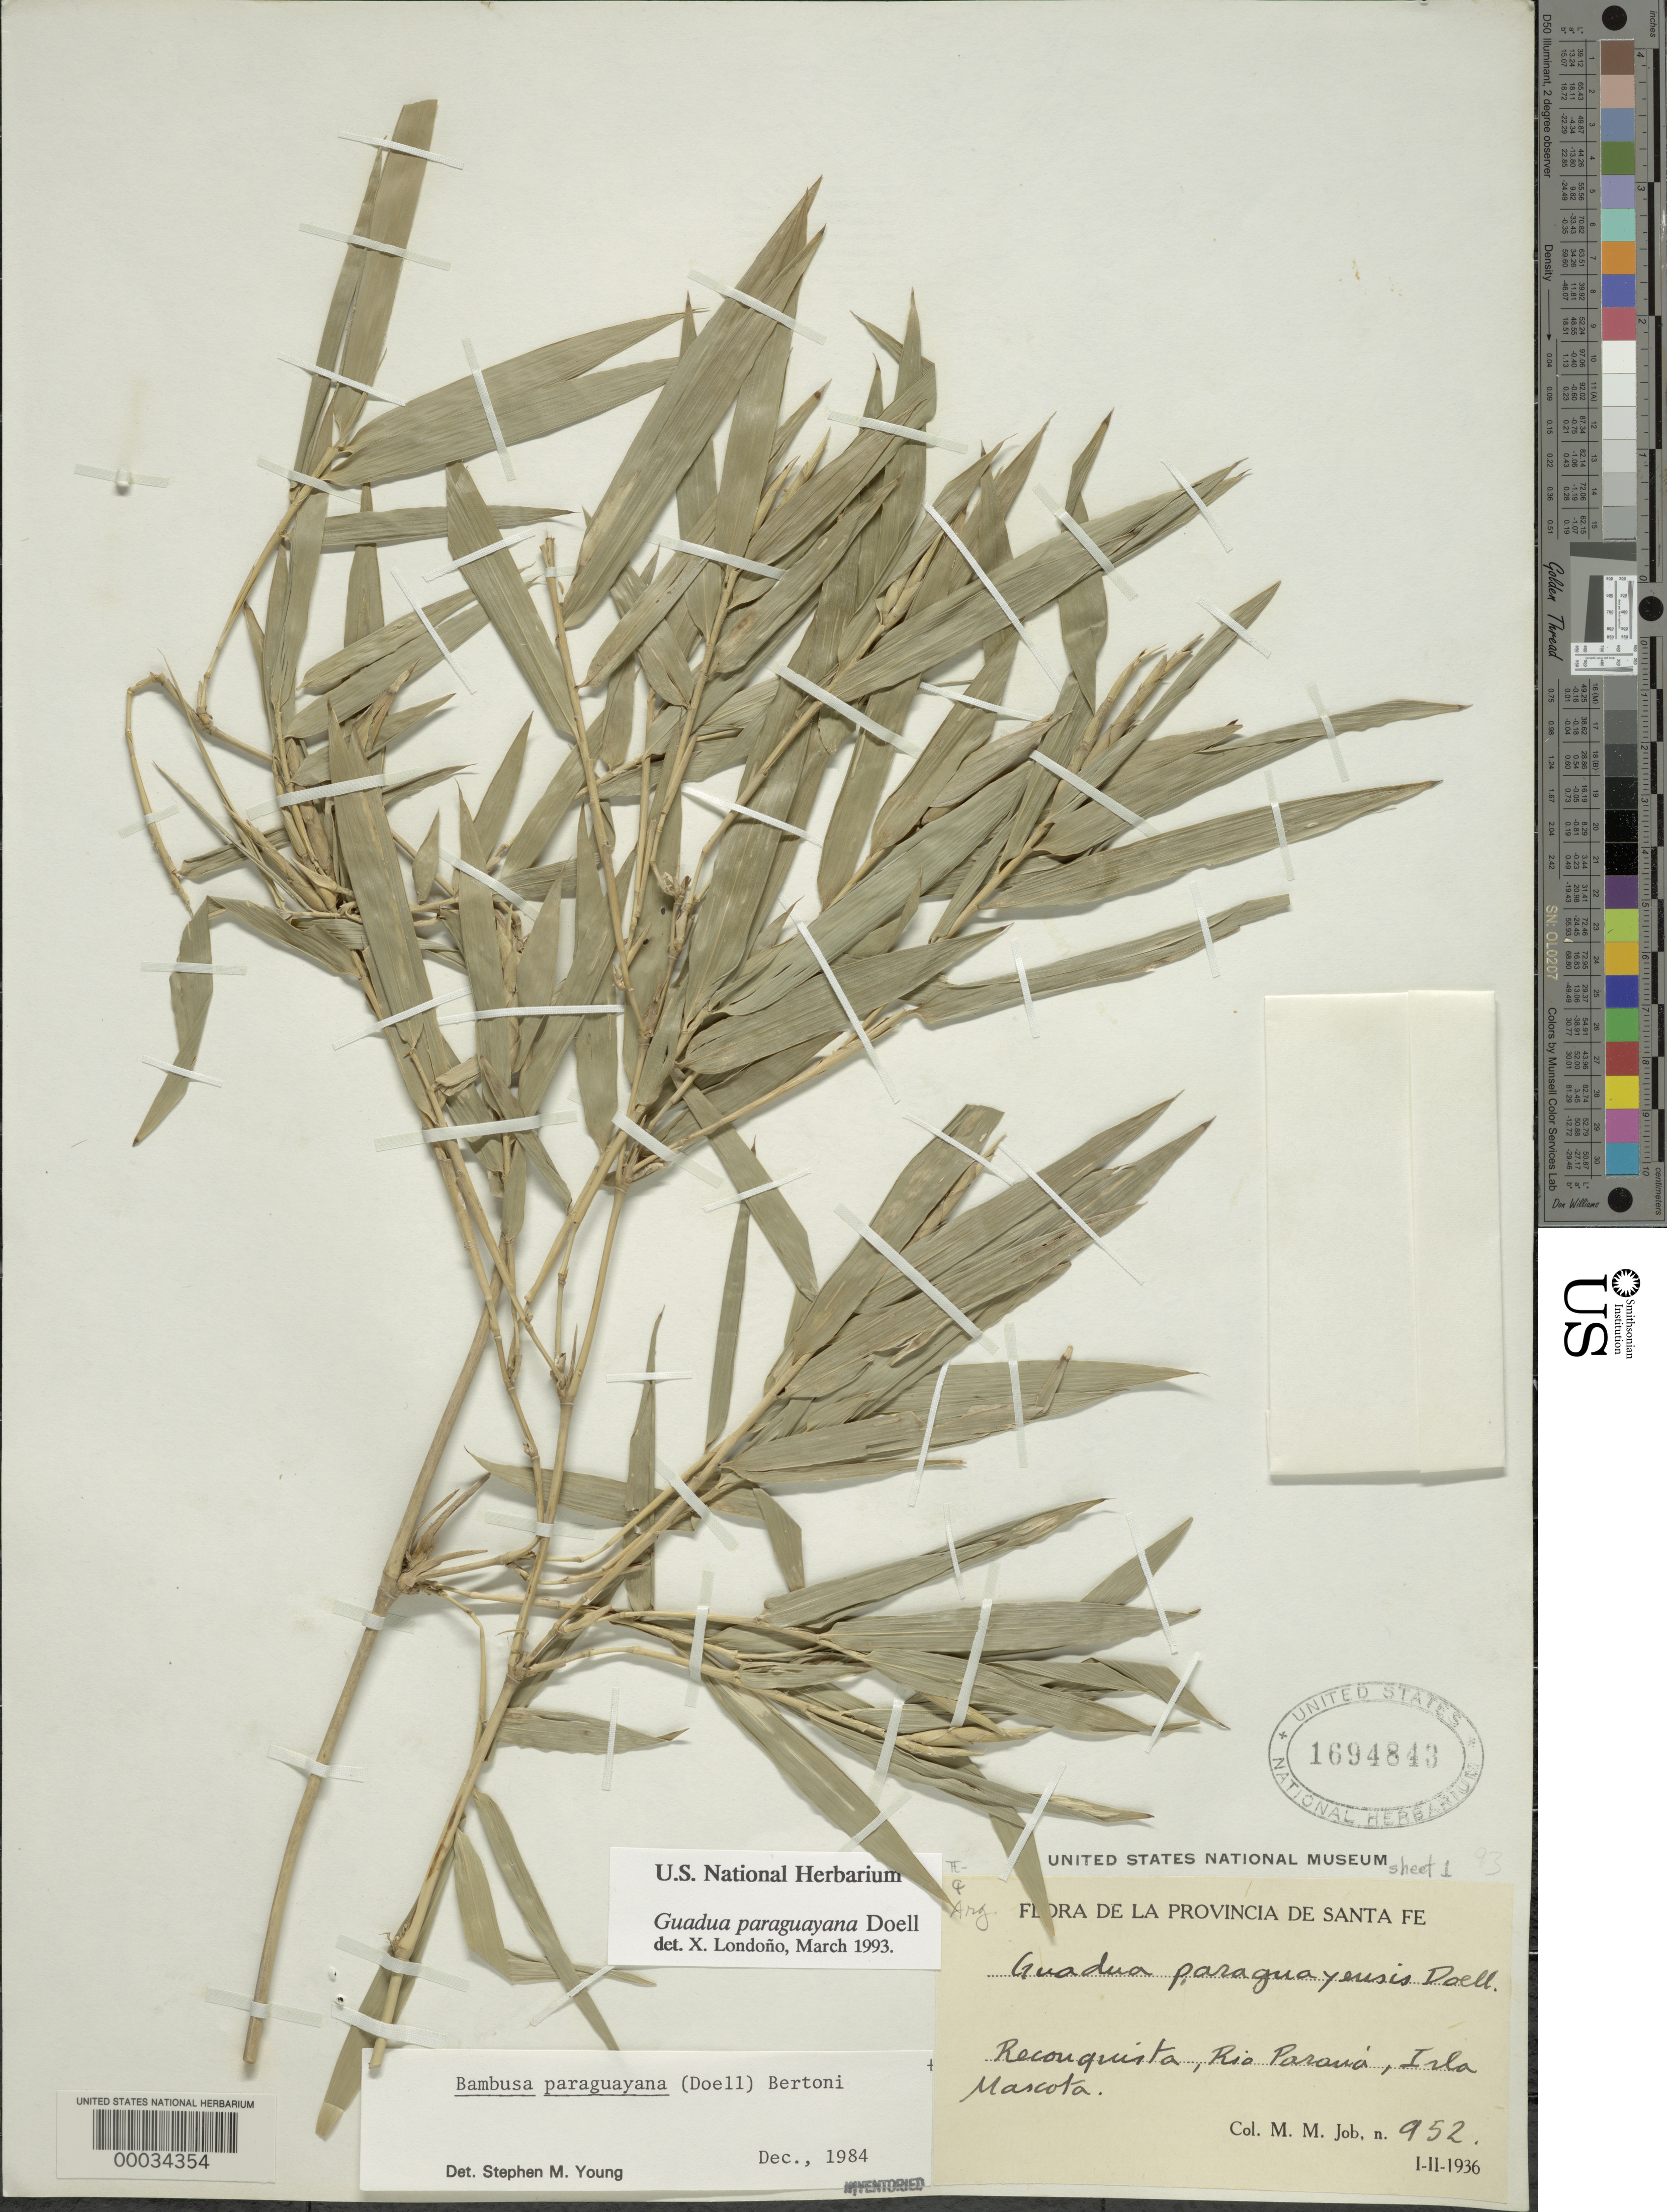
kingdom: Plantae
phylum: Tracheophyta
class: Liliopsida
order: Poales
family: Poaceae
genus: Guadua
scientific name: Guadua paraguayana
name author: Döll in Mart.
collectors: M. Job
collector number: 952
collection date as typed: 01 Feb 1936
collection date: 1936-02-01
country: Argentina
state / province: Santa Fe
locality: Reconquista, Rio Parana, Irla Mascota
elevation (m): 60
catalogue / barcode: US 1694843